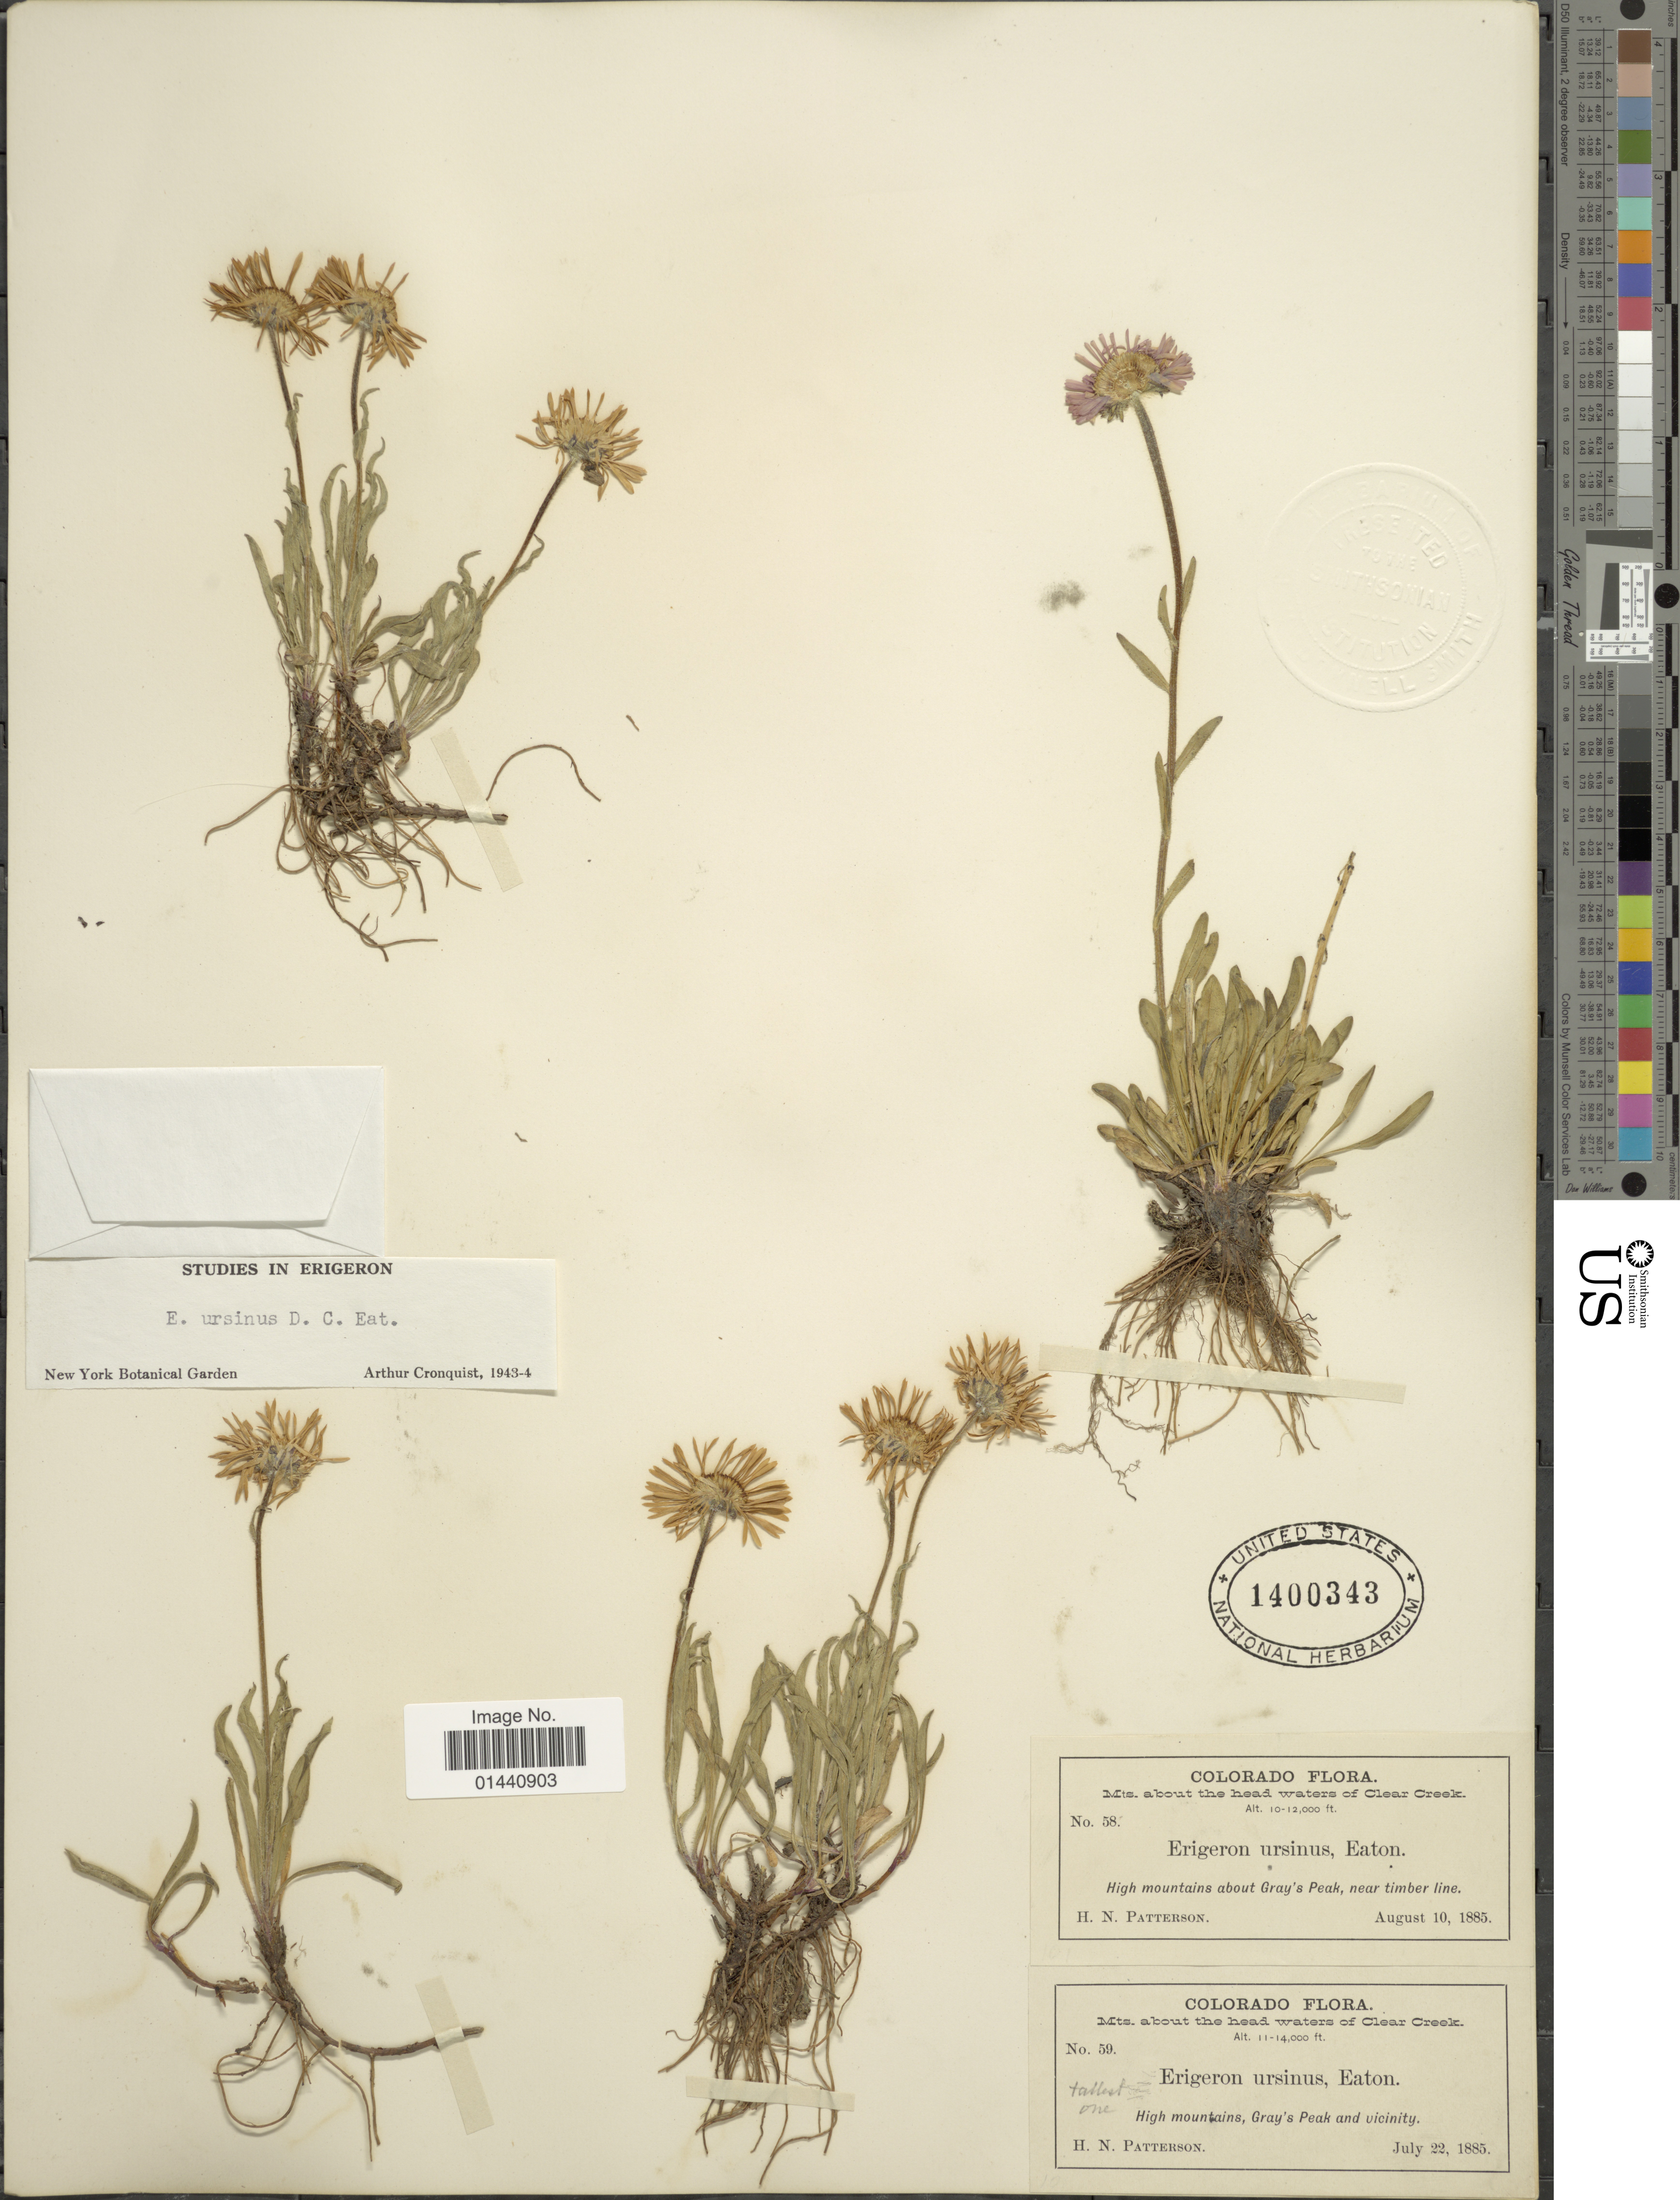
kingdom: Plantae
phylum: Tracheophyta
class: Magnoliopsida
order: Asterales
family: Asteraceae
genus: Erigeron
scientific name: Erigeron ursinus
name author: D.C. Eaton in C. King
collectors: H. N. Patterson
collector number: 59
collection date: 1885-07-22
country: United States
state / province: Colorado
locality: Mts. about the head waters of Clear Creek. High mountains, Gray's Peak and vicinity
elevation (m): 3353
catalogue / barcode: US 1400343-2